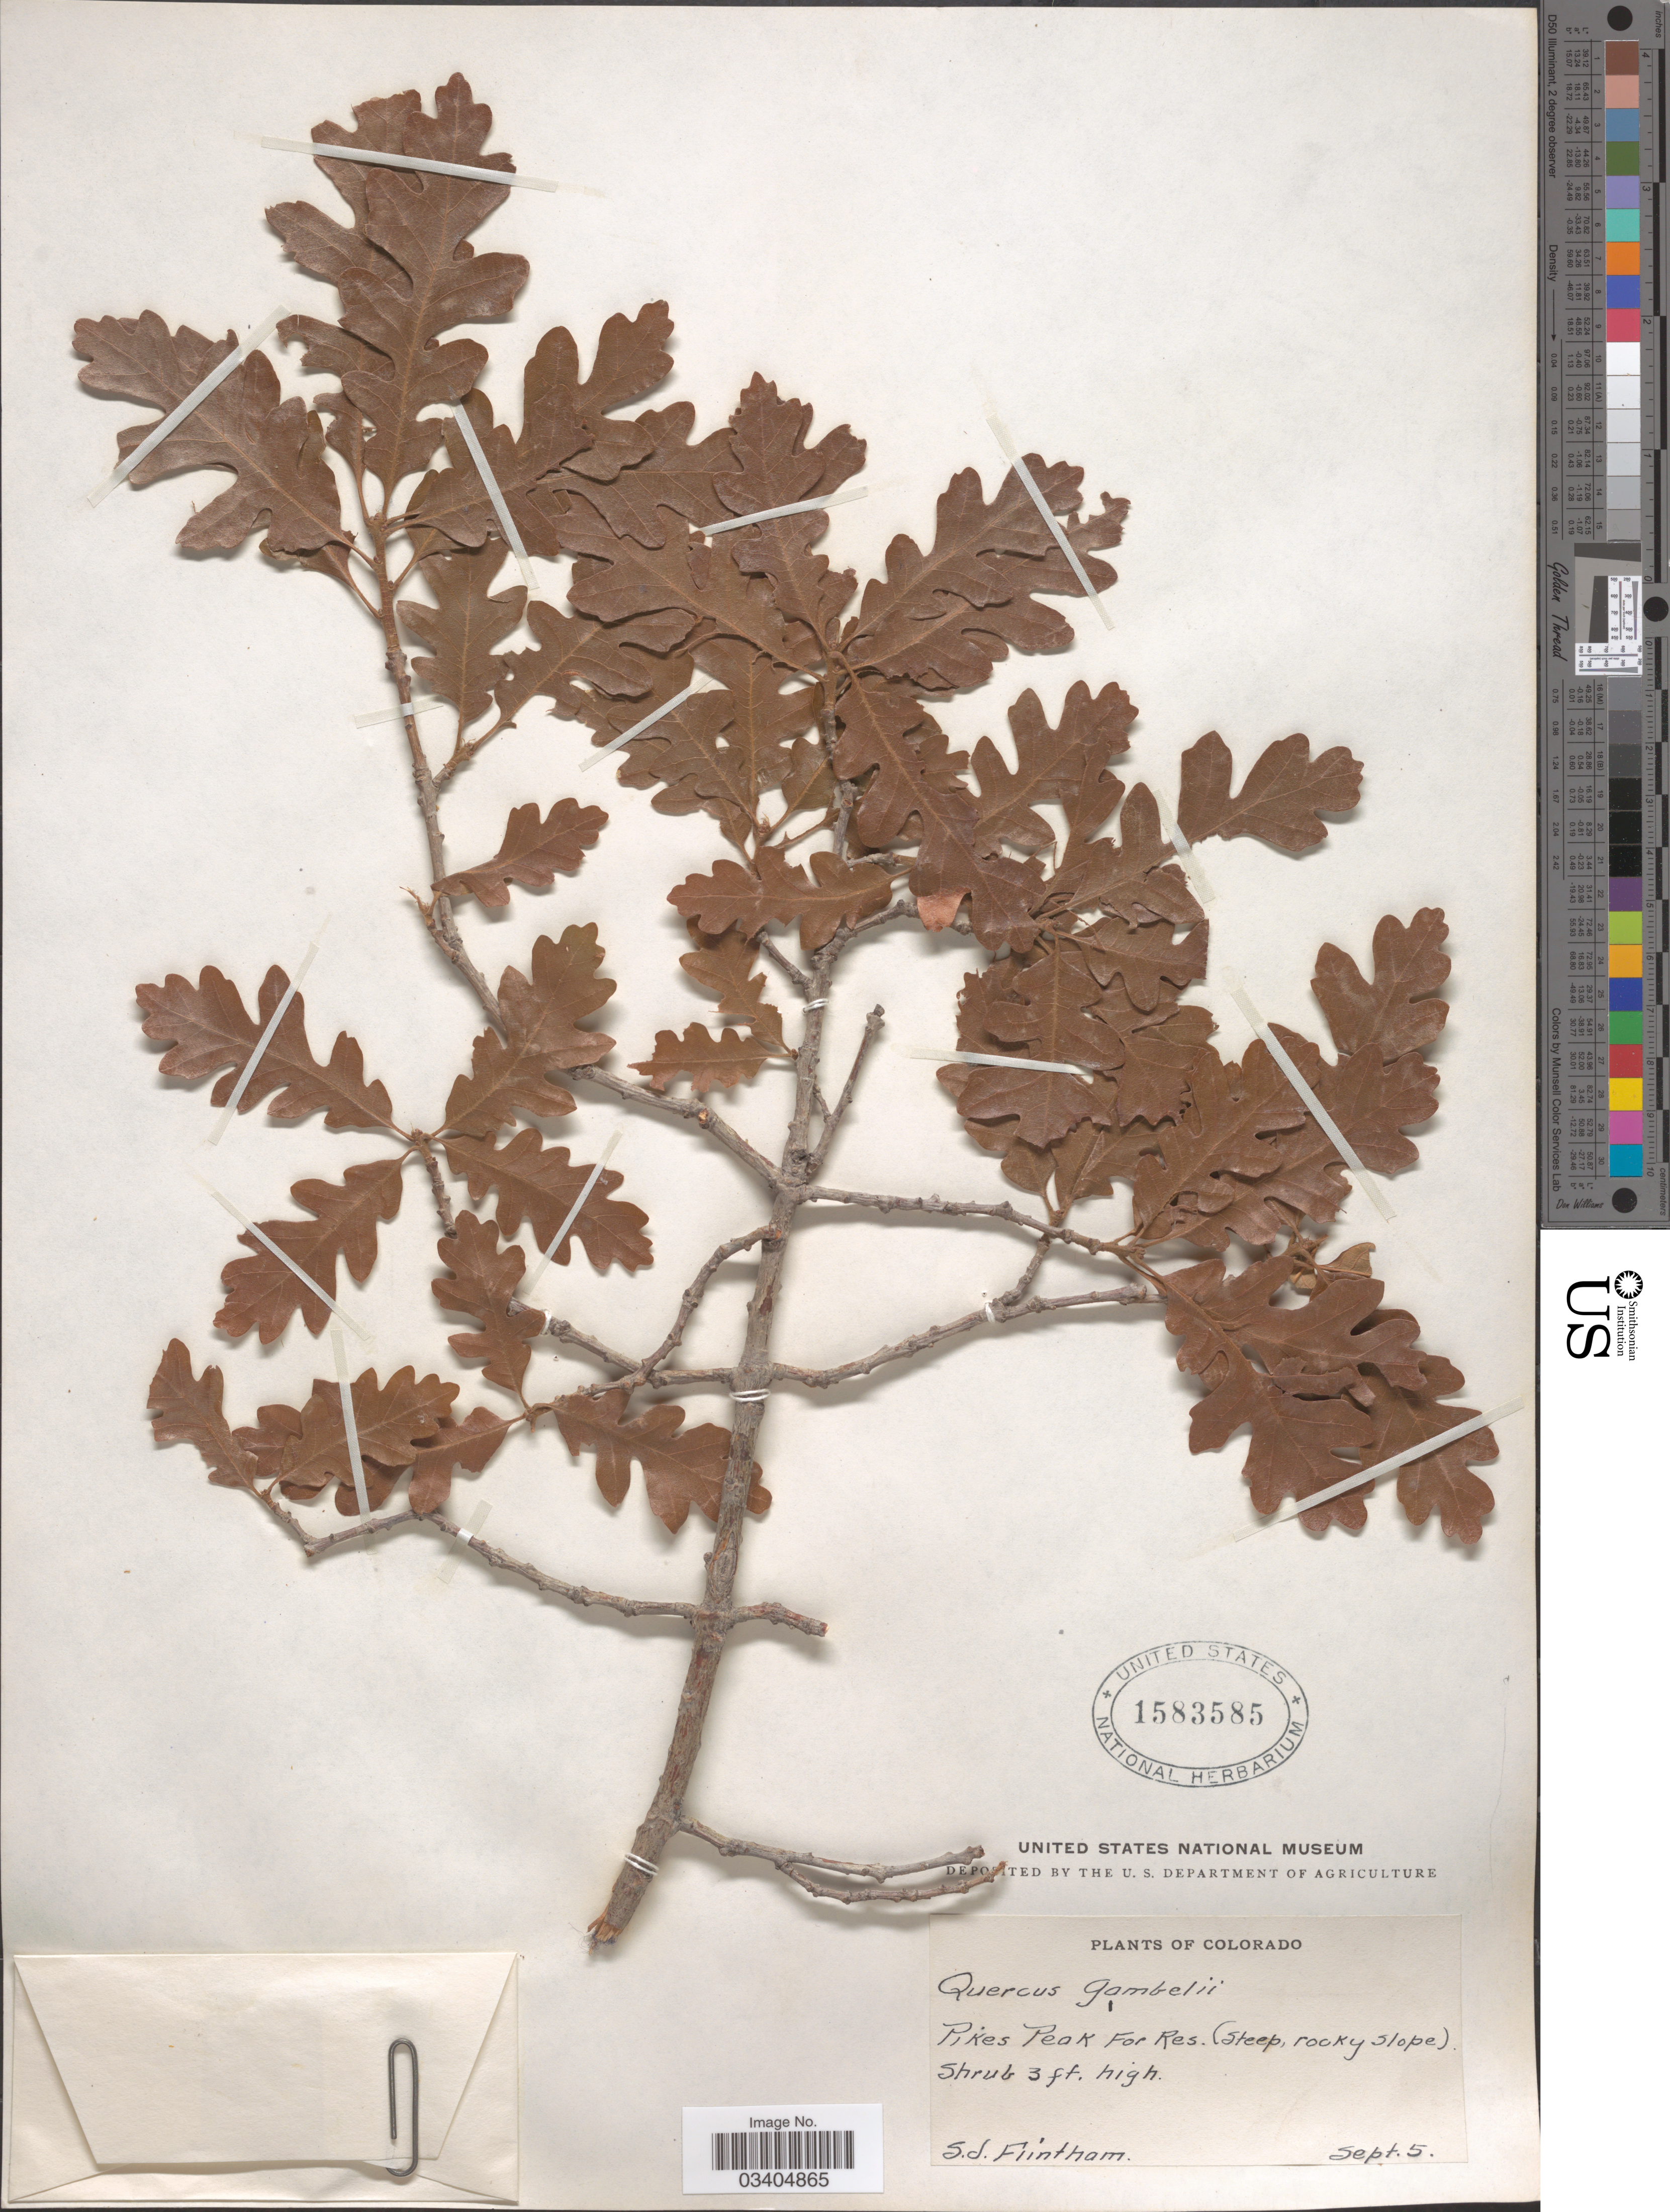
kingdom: Plantae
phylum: Tracheophyta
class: Magnoliopsida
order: Fagales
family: Fagaceae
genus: Quercus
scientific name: Quercus gambelii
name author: Nutt.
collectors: S. Flintham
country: United States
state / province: Colorado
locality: Pikes Peak For Res. (Steep, rocky slope).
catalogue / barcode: US 1583585